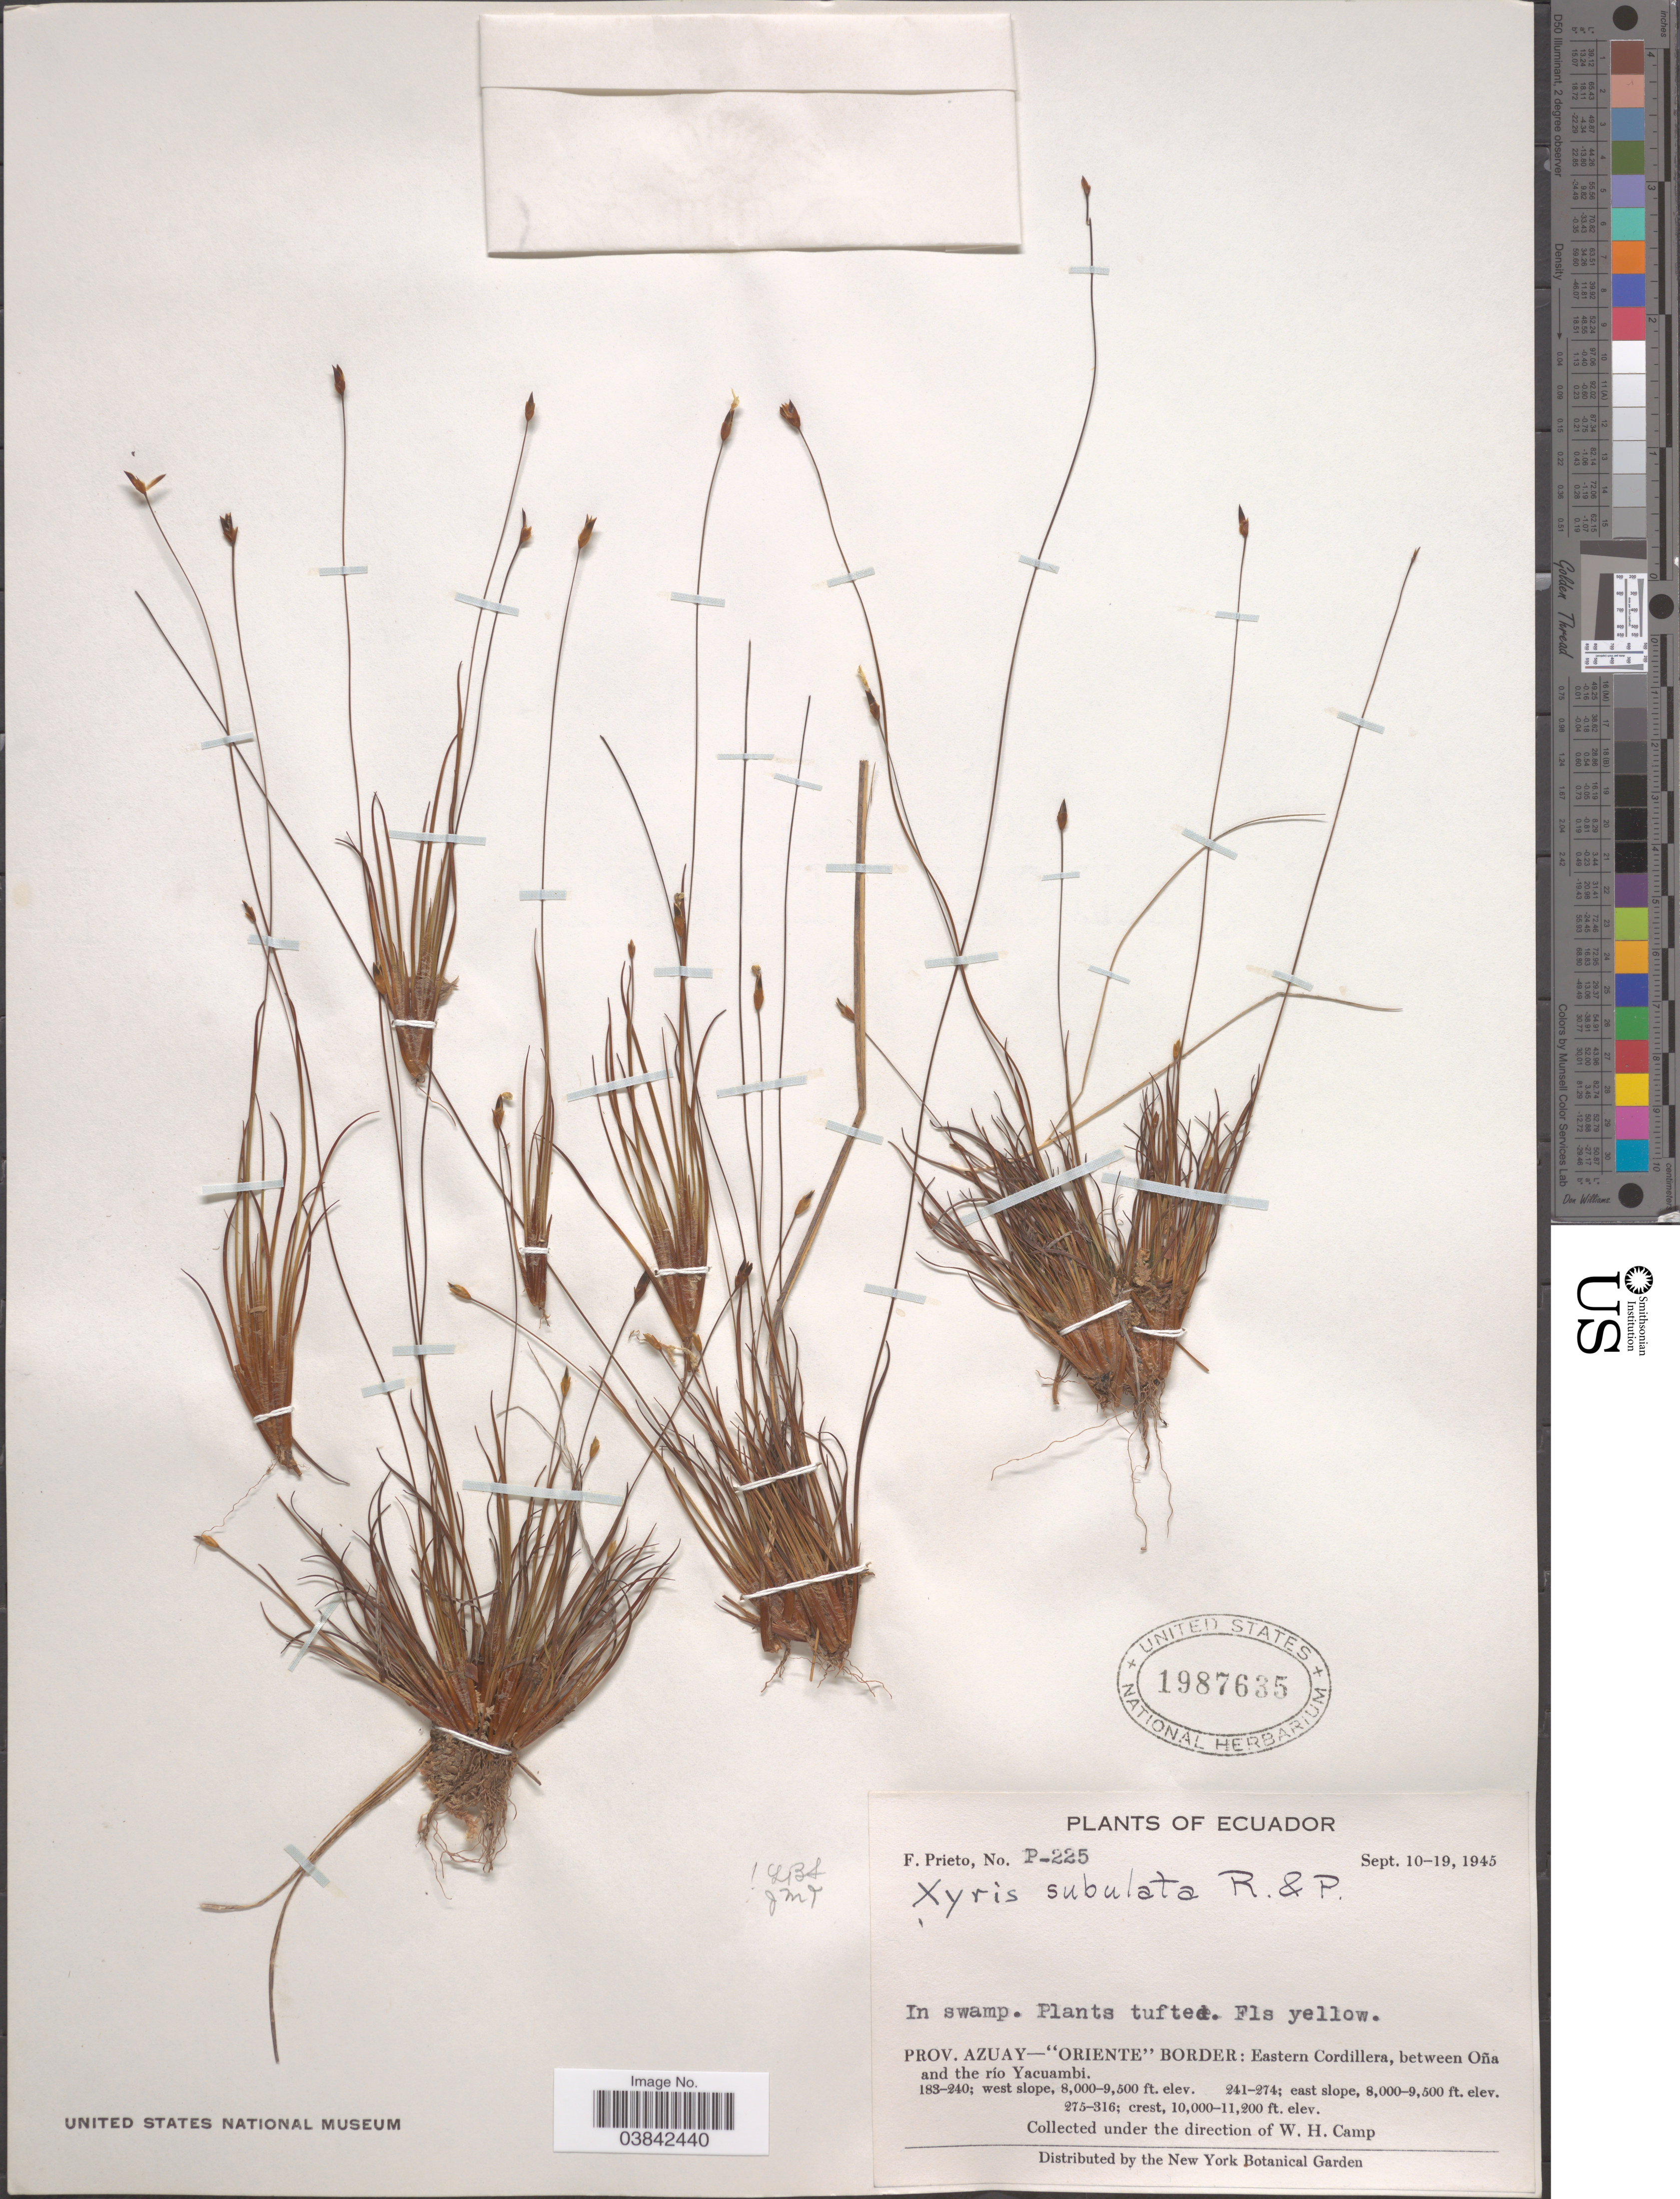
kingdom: Plantae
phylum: Tracheophyta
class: Liliopsida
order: Poales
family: Xyridaceae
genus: Xyris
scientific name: Xyris subulata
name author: Ruiz & Pav.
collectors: F. Prieto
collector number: P-225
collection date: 1945-09-10/1945-09-19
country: Ecuador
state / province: Azuay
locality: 'Oriente' Border: Eastern Cordillera, between Oña and the río Yacuambi. East slope.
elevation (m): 2438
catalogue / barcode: US 1987635